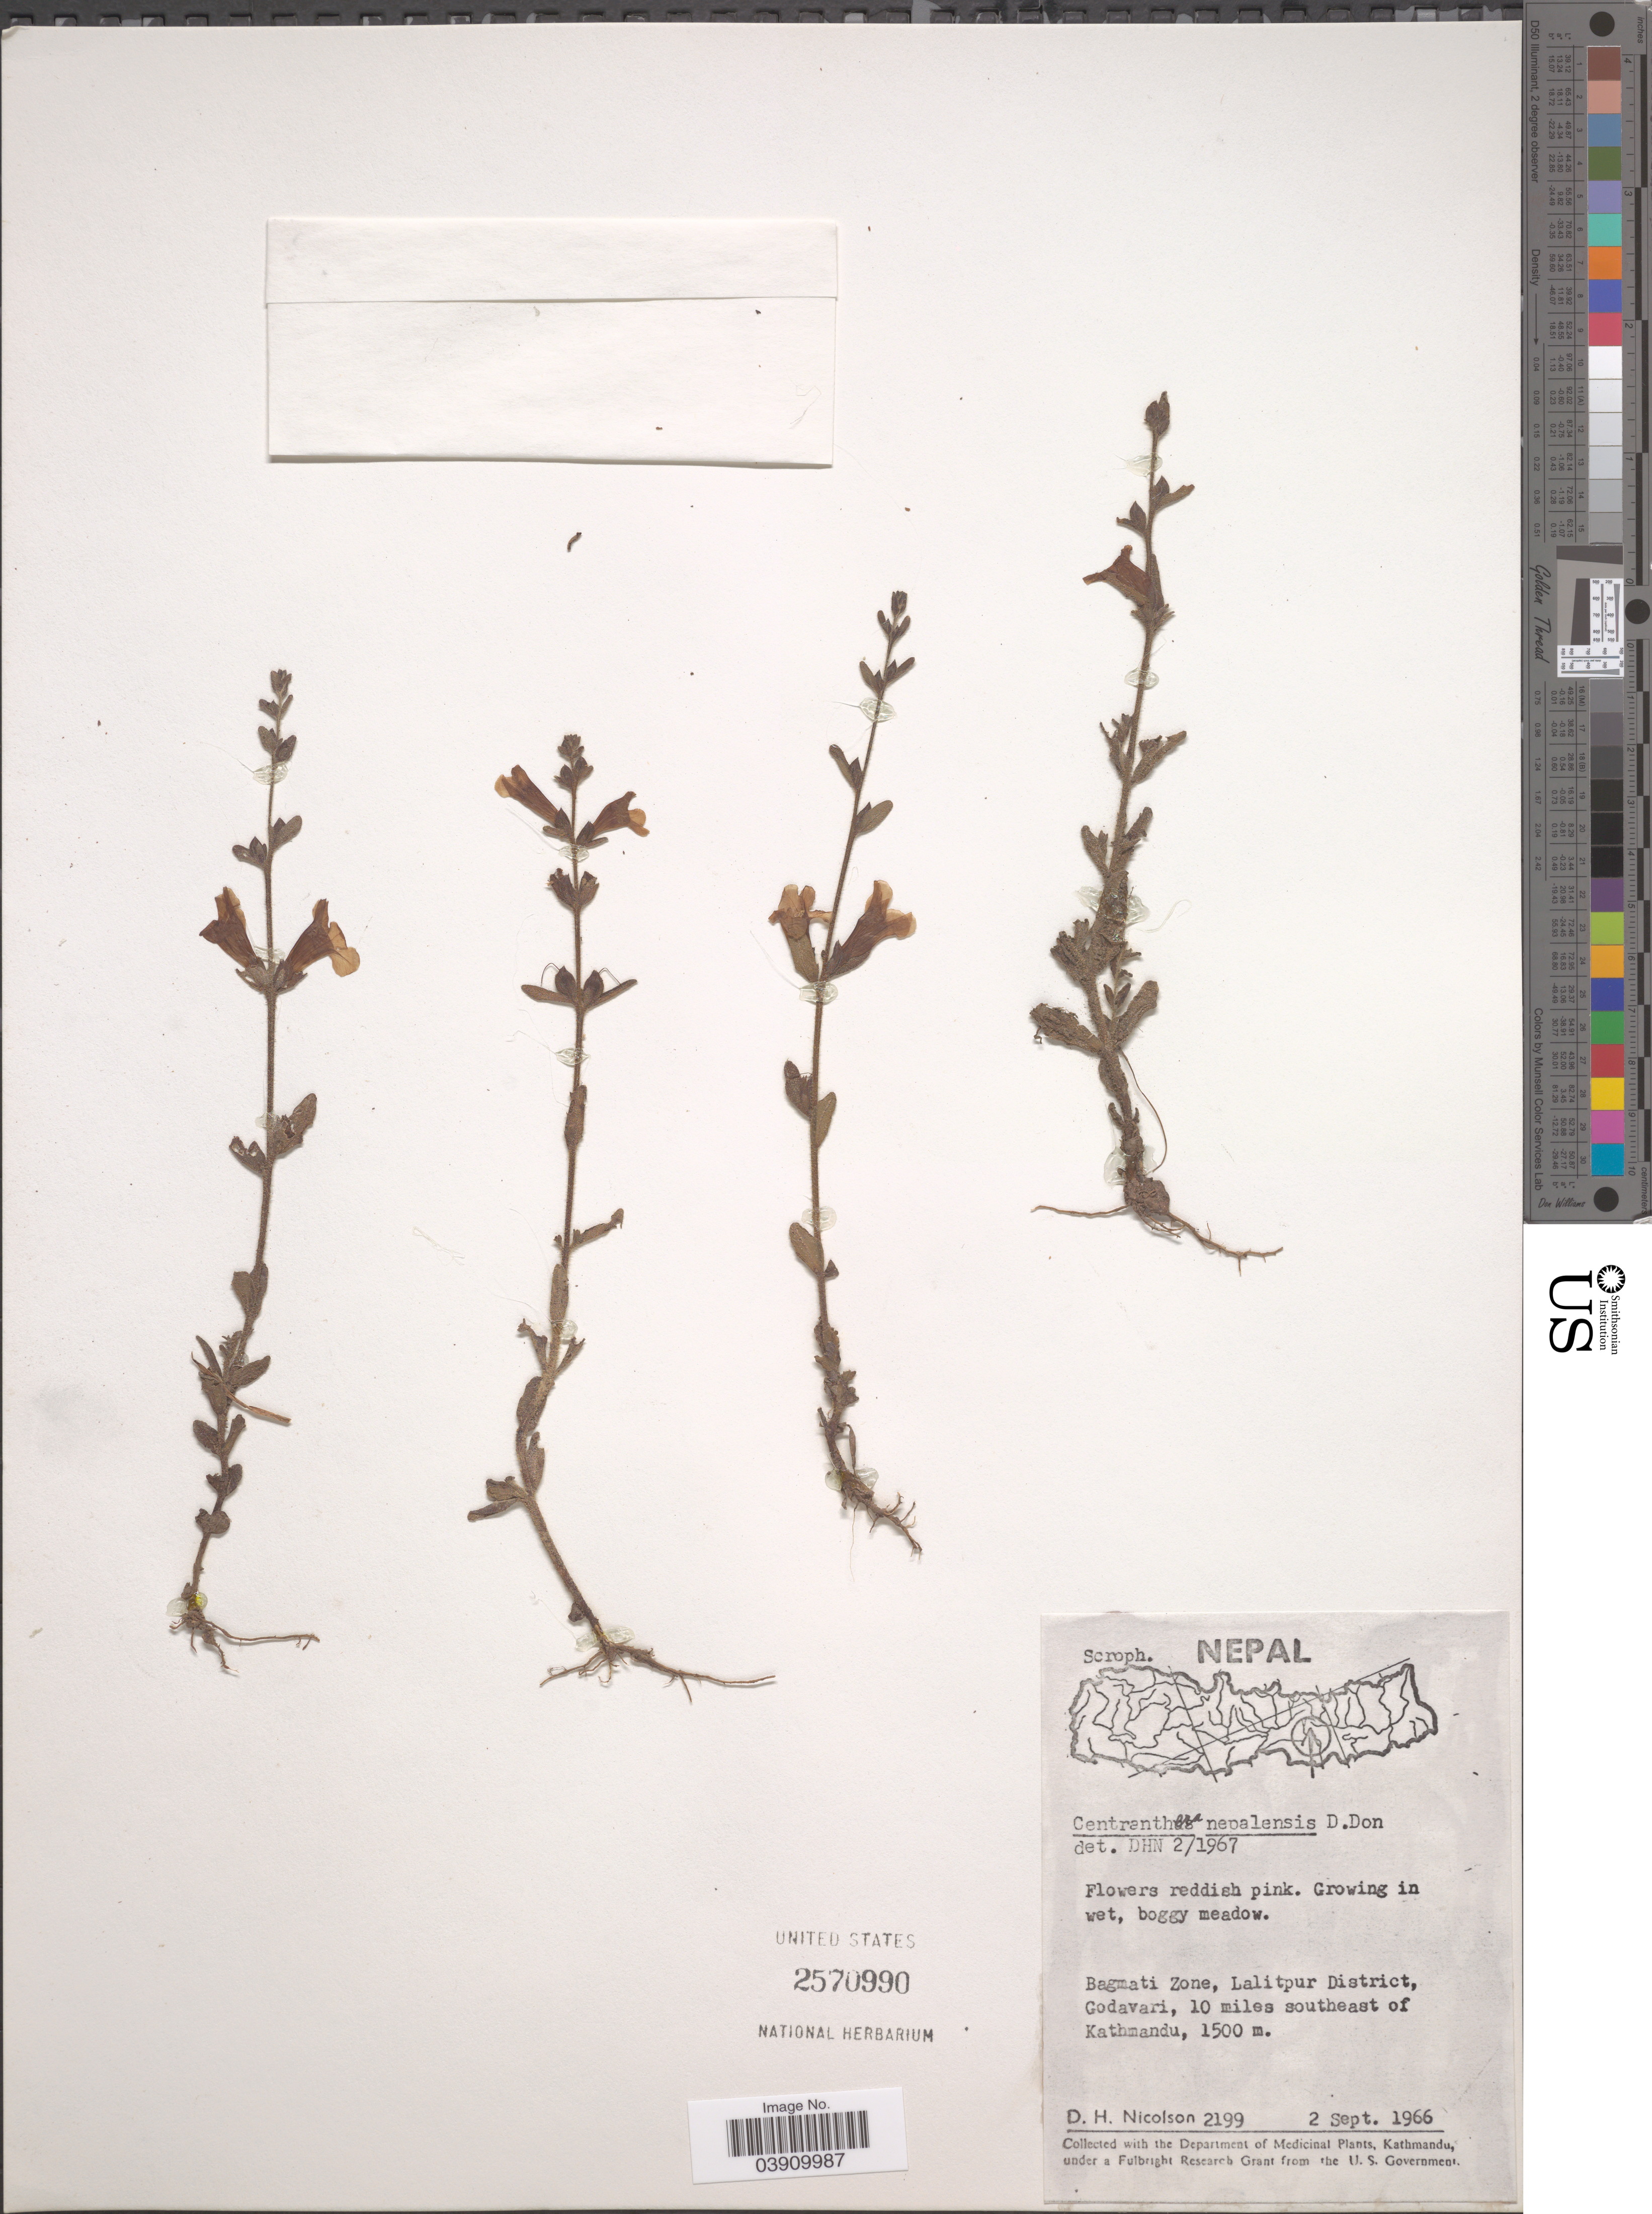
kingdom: Plantae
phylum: Tracheophyta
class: Magnoliopsida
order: Lamiales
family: Orobanchaceae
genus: Centranthera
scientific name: Centranthera nepalensis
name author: D. Don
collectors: D. H. Nicolson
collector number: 2199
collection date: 1966-09-02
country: Nepal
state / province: Bagmati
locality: Bagmati Zone, Lalitpur District, Godavari, 10 miles southeast of Kathmandu.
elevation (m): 1500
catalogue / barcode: US 2570990